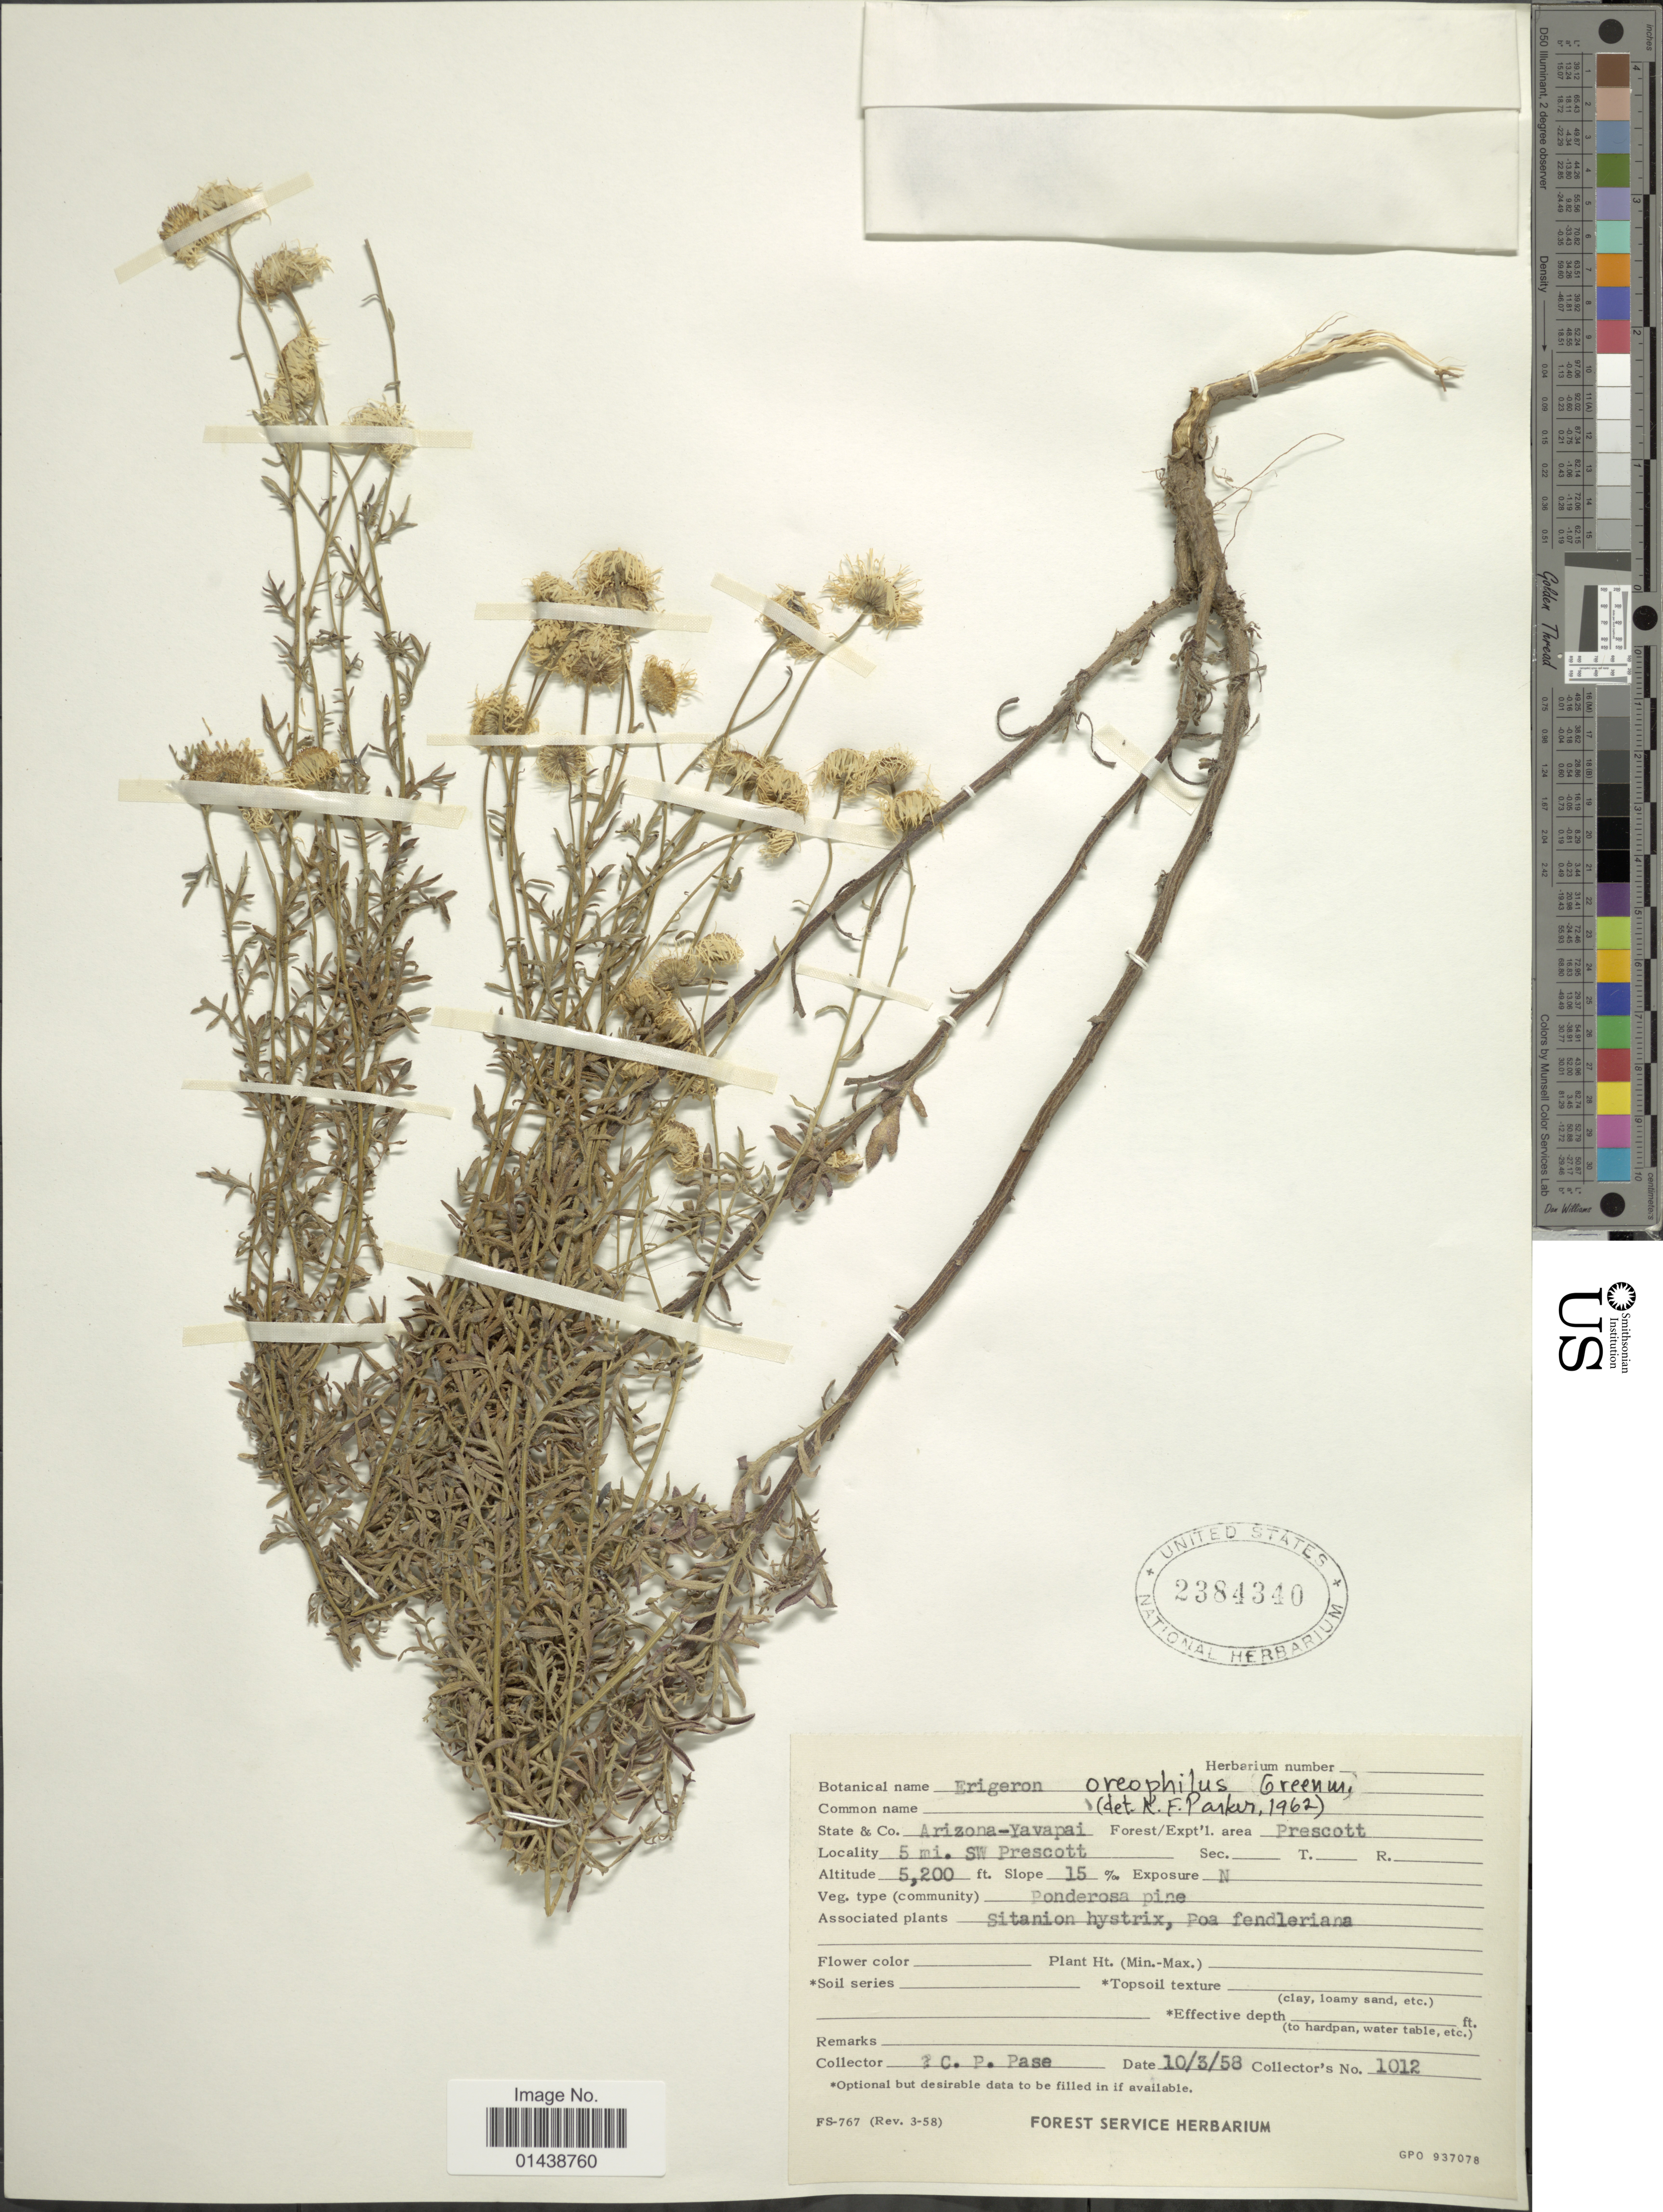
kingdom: Plantae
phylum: Tracheophyta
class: Magnoliopsida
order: Asterales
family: Asteraceae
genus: Erigeron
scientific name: Erigeron oreophilus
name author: Greenm.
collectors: C. P. Pase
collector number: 1012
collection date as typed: Transcribed d/m/y: 3/10/58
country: United States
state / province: Arizona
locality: Yavapai Co. Prescott. 5 mi. SW Prescott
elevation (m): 1585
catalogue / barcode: US 2384340